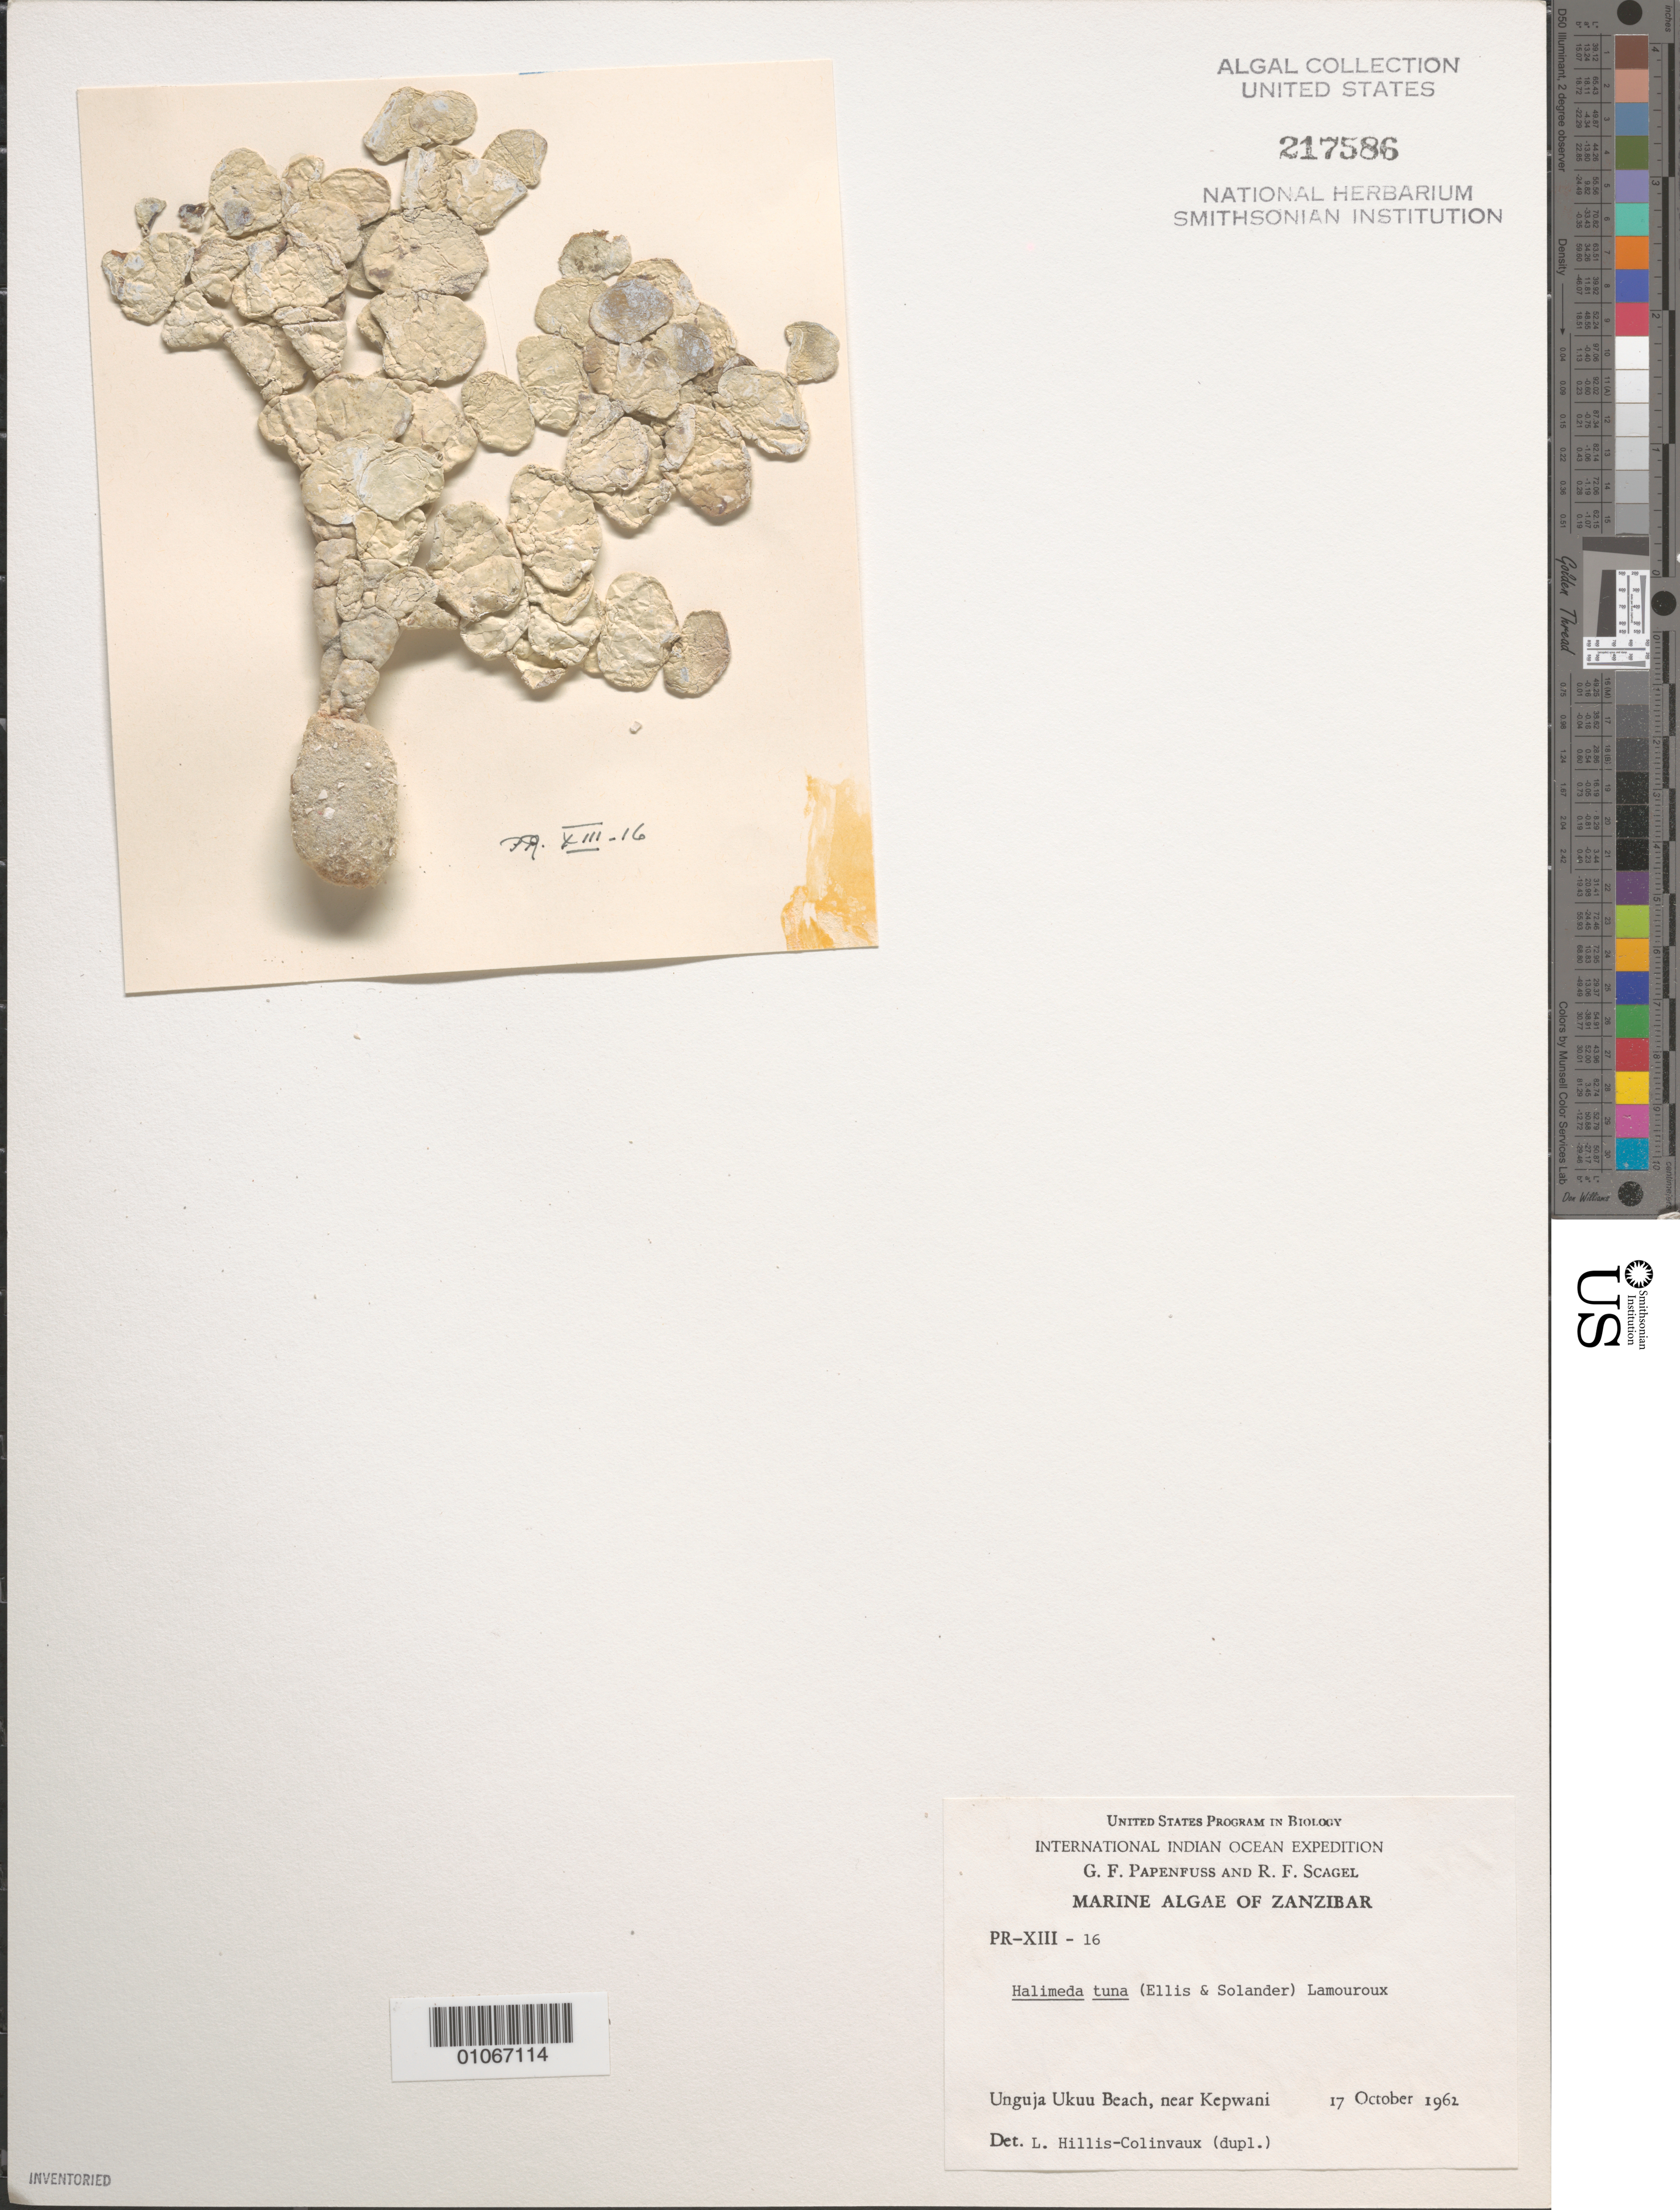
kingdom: Plantae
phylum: Chlorophyta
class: Ulvophyceae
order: Bryopsidales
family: Halimedaceae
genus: Halimeda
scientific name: Halimeda tuna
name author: (J. Ellis & Sol.) J.V.Lamouroux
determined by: Hillis-Colinvaux, L.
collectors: G. Papenfuss & R. F. Scagel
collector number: PR-XIII-16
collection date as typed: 17 Oct 1962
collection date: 1962-10-17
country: Tanzania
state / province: Zanzibar Urban/West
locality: Unguja Ukuu Beach, near Kepwani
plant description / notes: International Indian Ocean Expedition, 1962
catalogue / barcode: US 217586